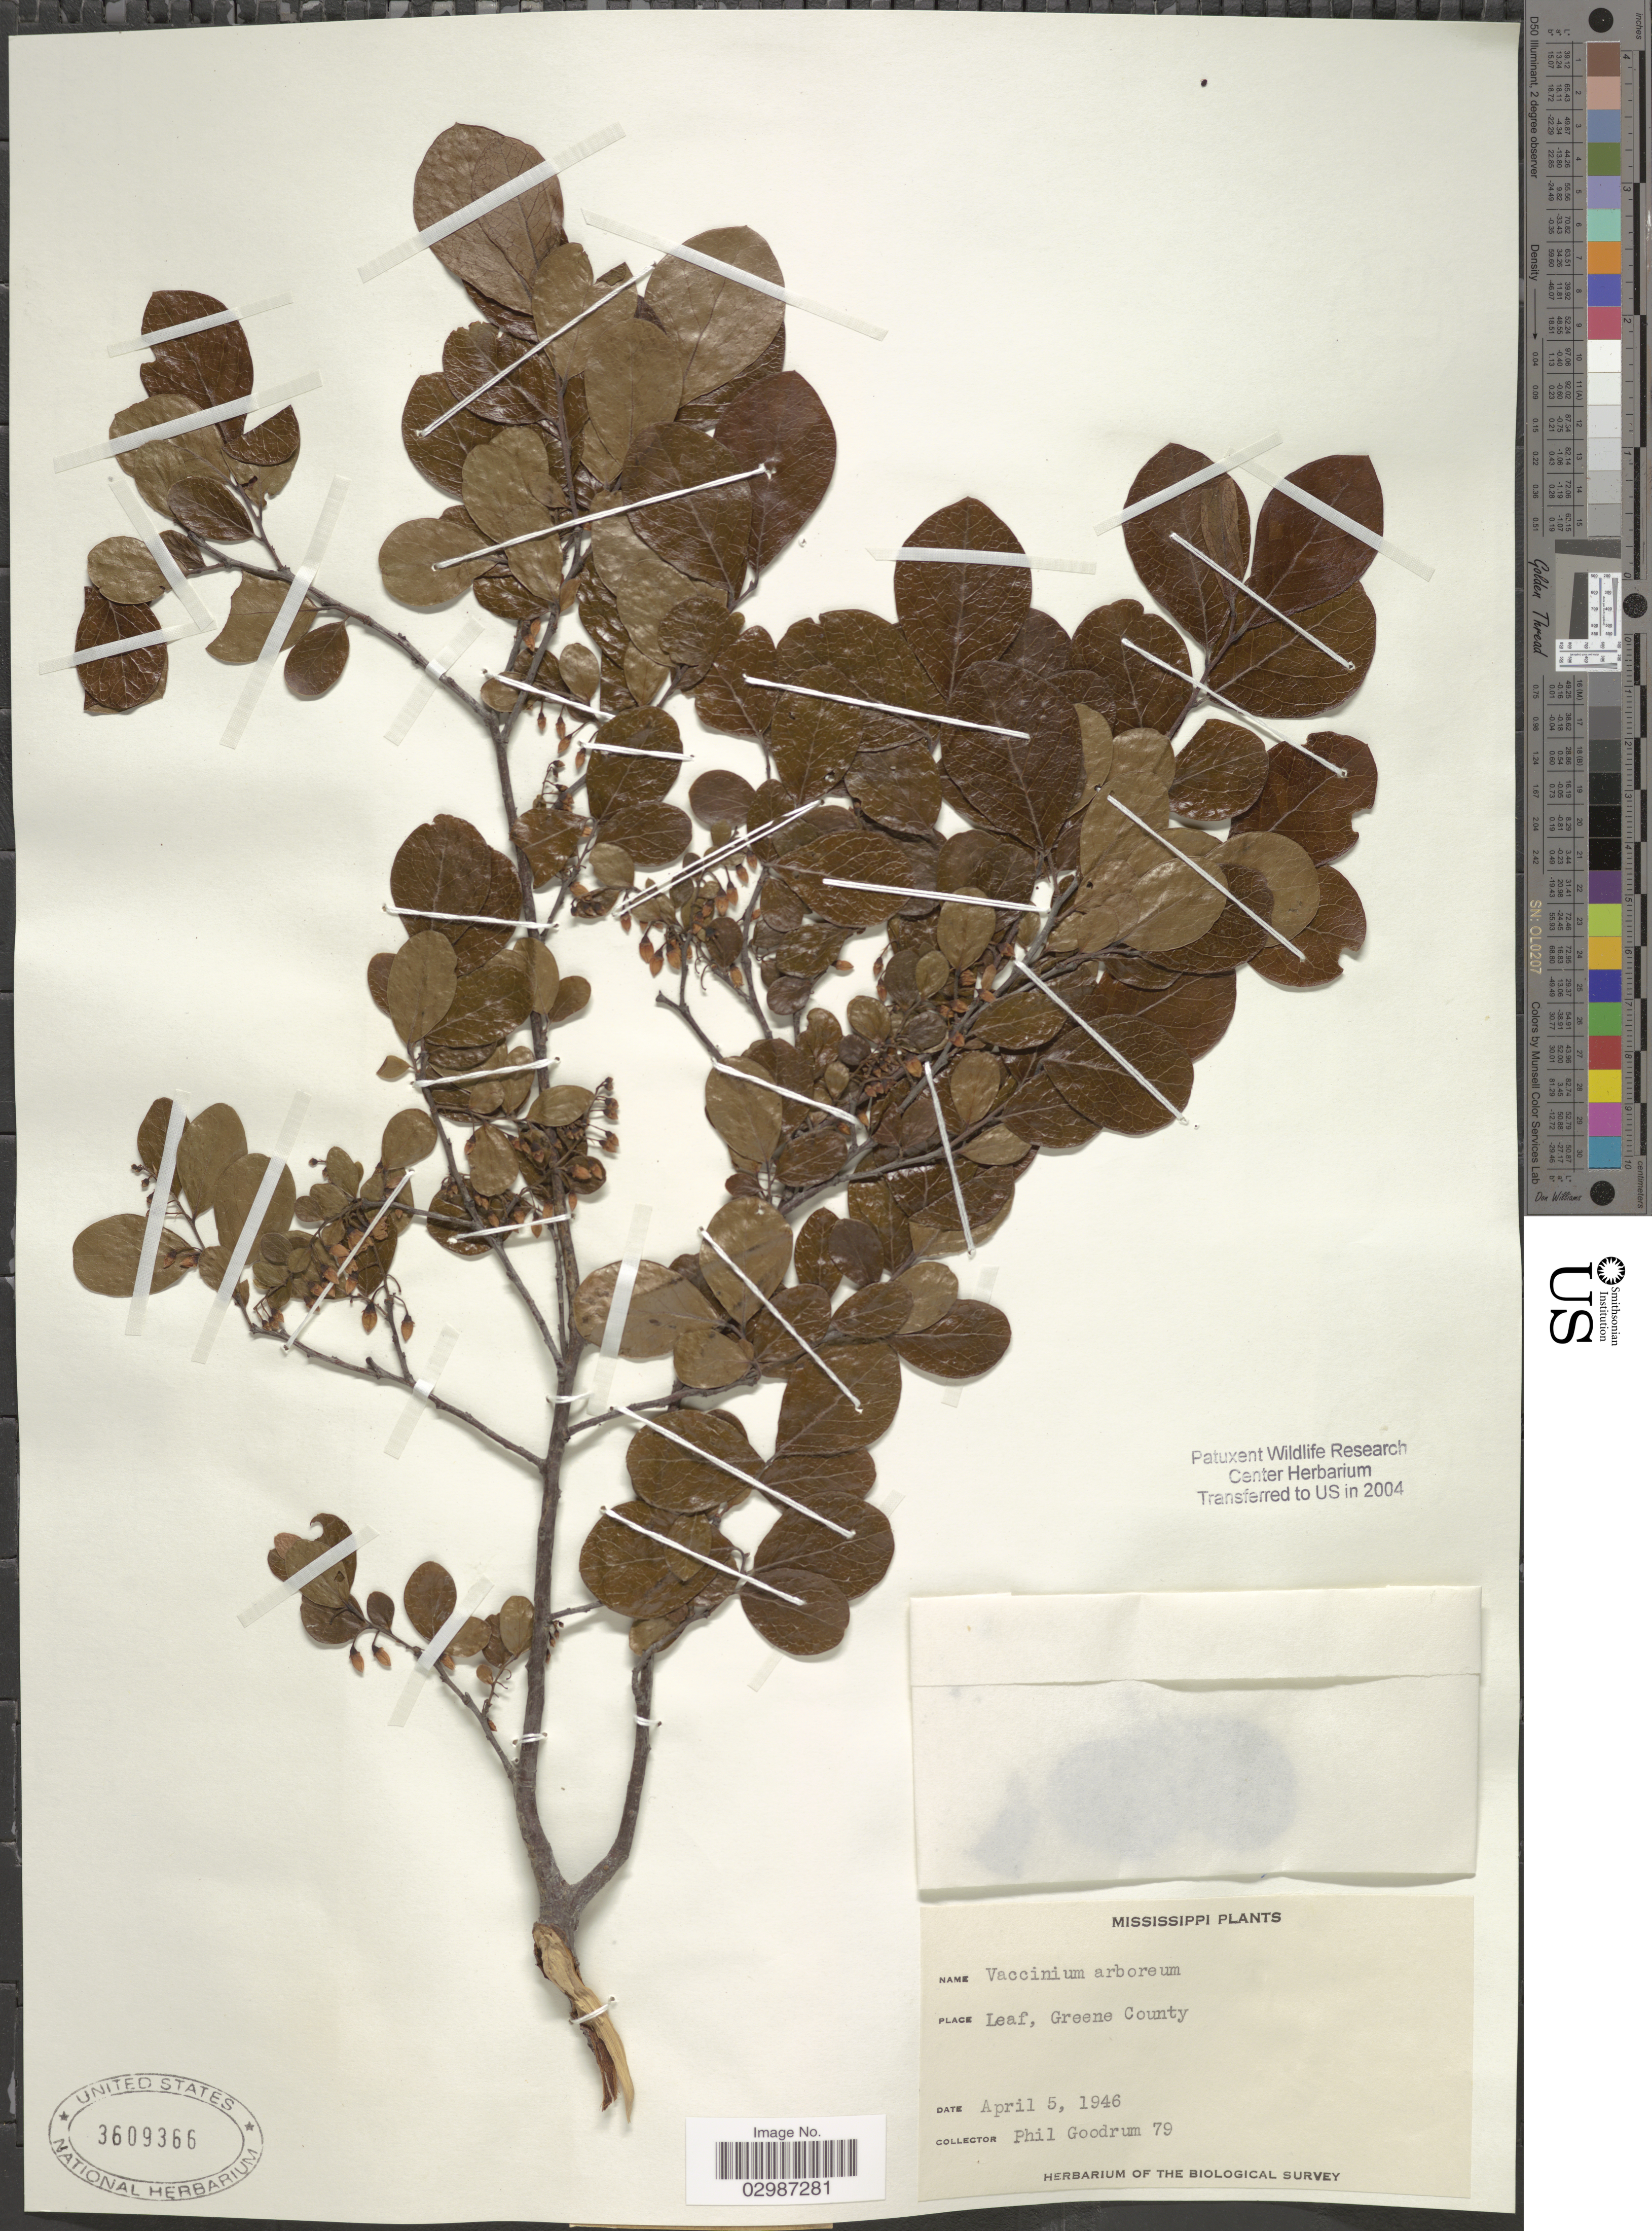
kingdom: Plantae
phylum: Tracheophyta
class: Magnoliopsida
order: Ericales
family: Ericaceae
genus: Vaccinium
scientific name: Vaccinium arboreum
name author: Marshall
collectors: P. Goodrum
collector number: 79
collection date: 1946-04-05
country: United States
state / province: Mississippi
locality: Leaf, Greene County.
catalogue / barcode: US 3609366